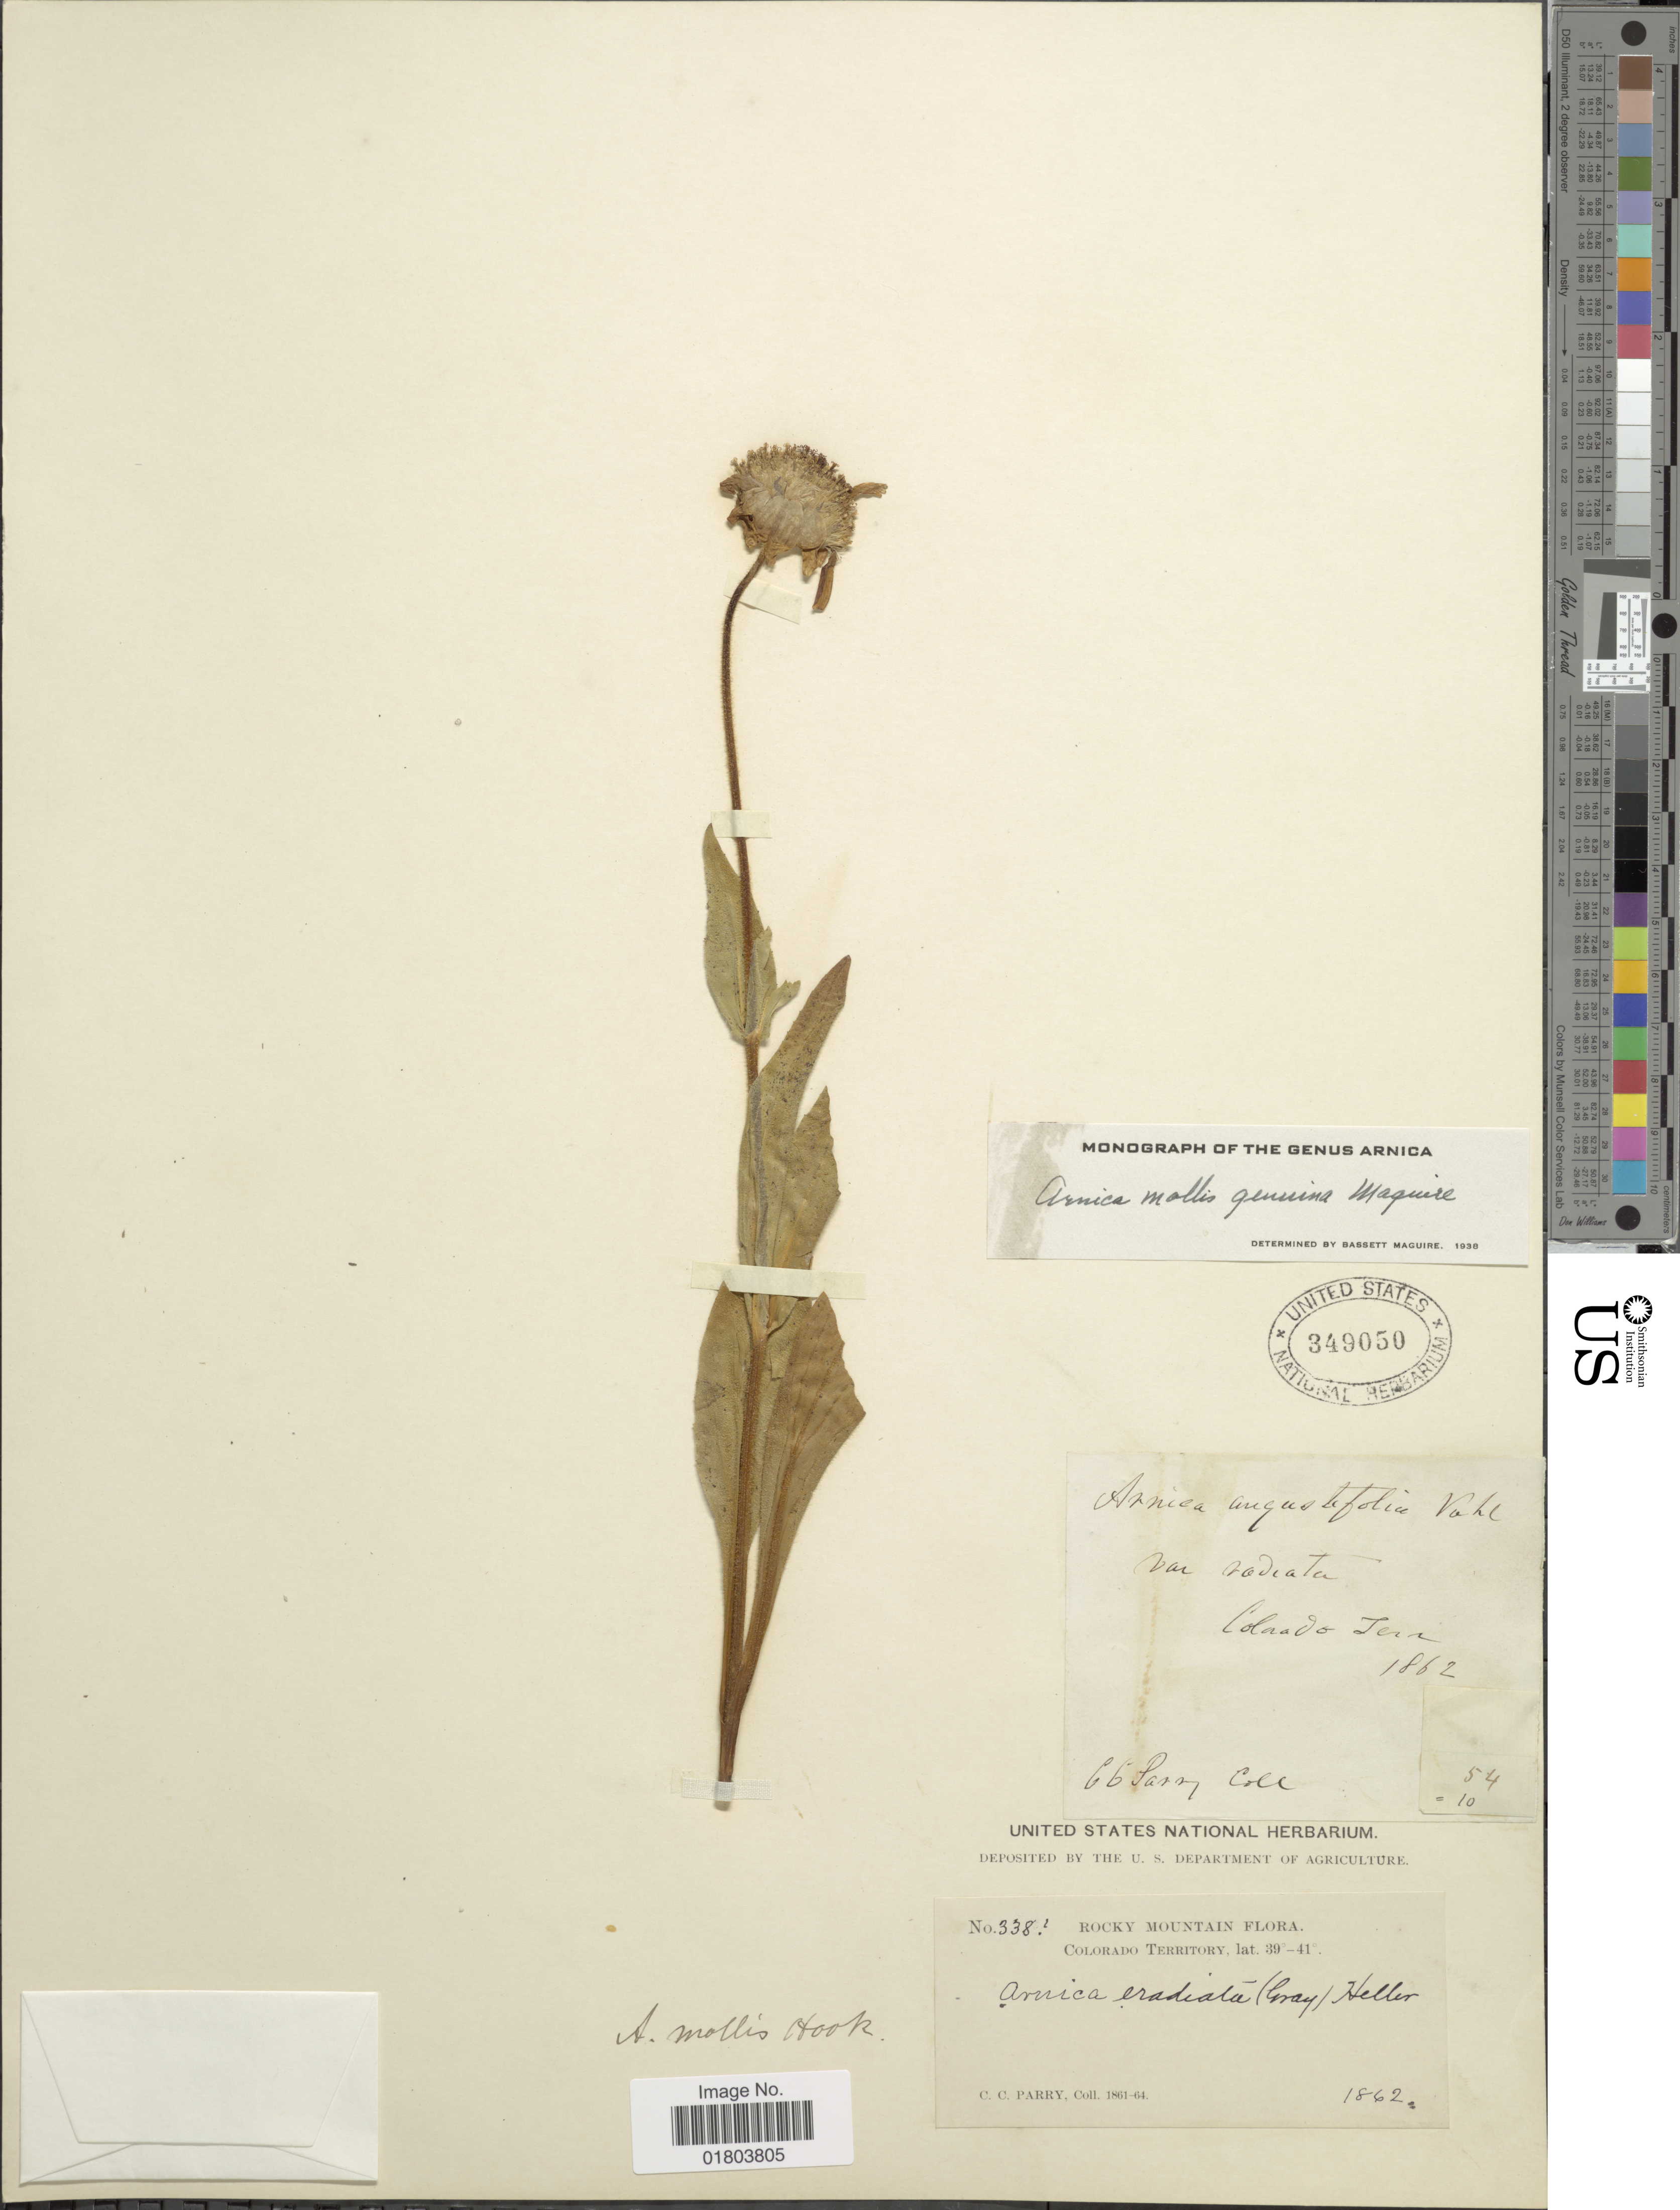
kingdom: Plantae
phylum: Tracheophyta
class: Magnoliopsida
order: Asterales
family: Asteraceae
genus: Arnica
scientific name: Arnica mollis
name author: Hook.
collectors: C. C. Parry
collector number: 338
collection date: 1862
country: United States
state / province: Colorado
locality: Rocky mountain, Colorado Territory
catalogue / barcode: US 349050